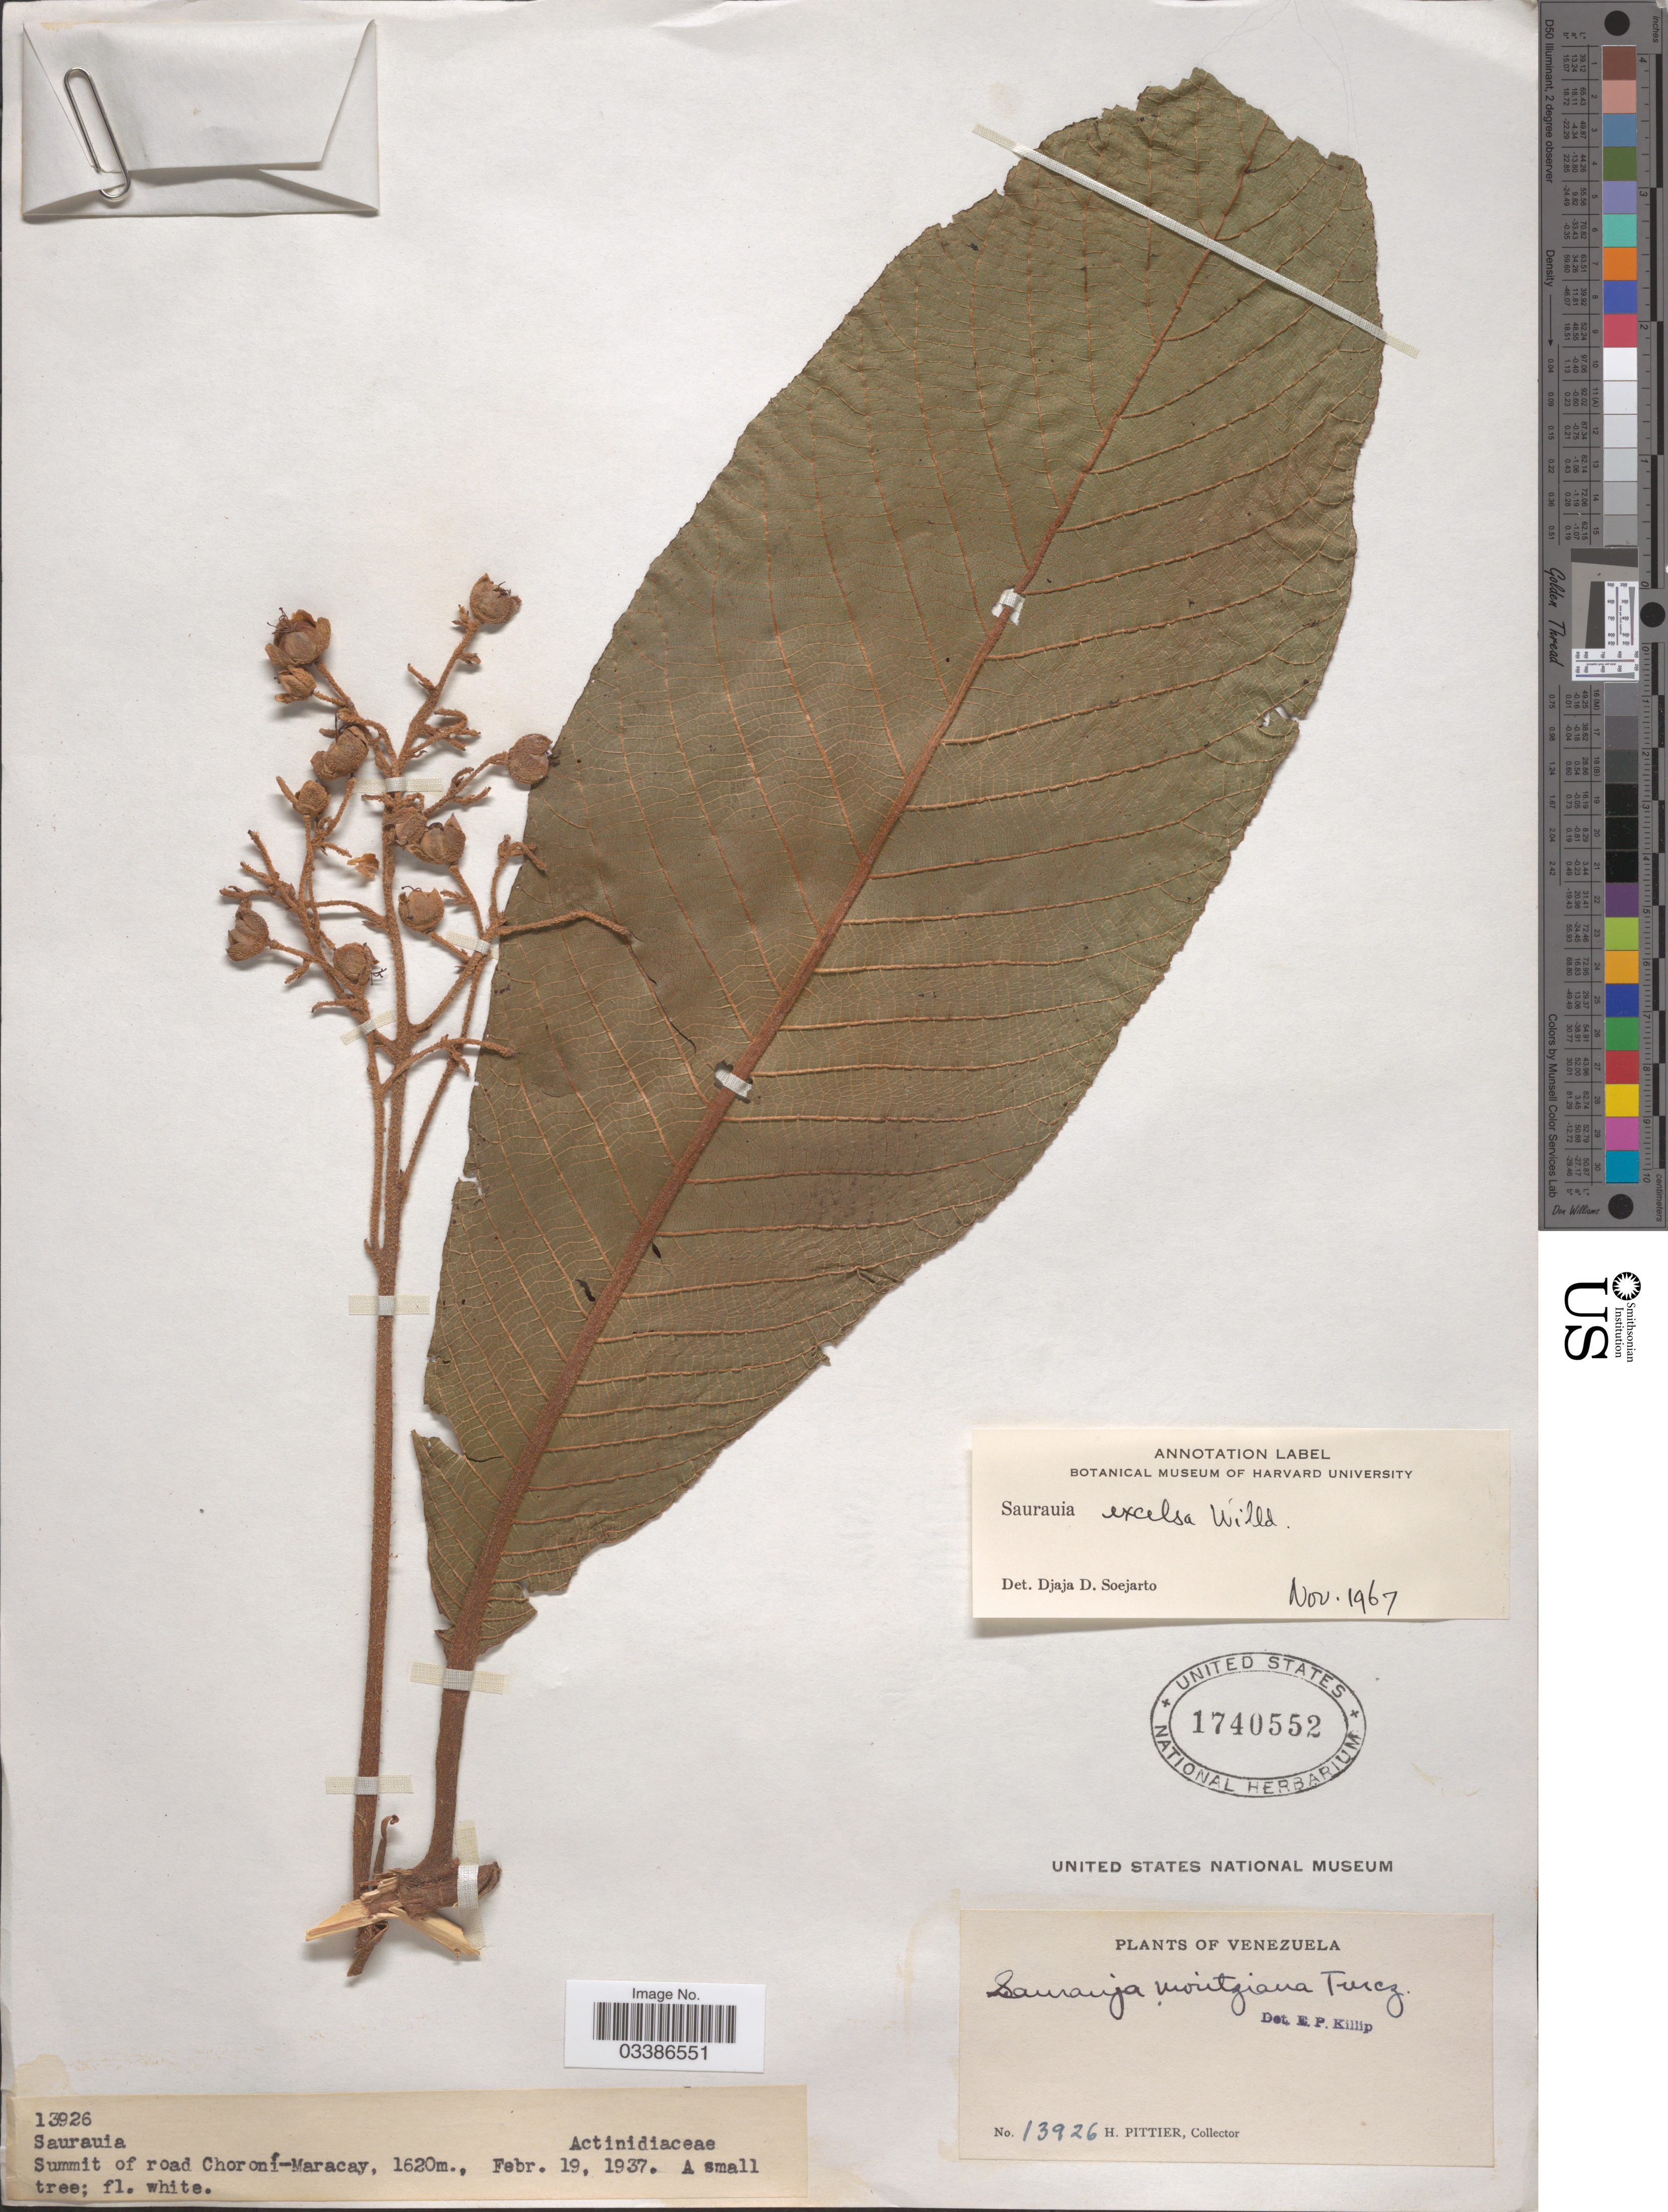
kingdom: Plantae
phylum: Tracheophyta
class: Magnoliopsida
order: Ericales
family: Actinidiaceae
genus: Saurauia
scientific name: Saurauia excelsa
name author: Willd.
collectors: H. F. Pittier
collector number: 13926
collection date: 1937-02-19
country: Venezuela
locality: Summit of road Choroní-Maracay.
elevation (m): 1620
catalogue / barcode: US 1740552